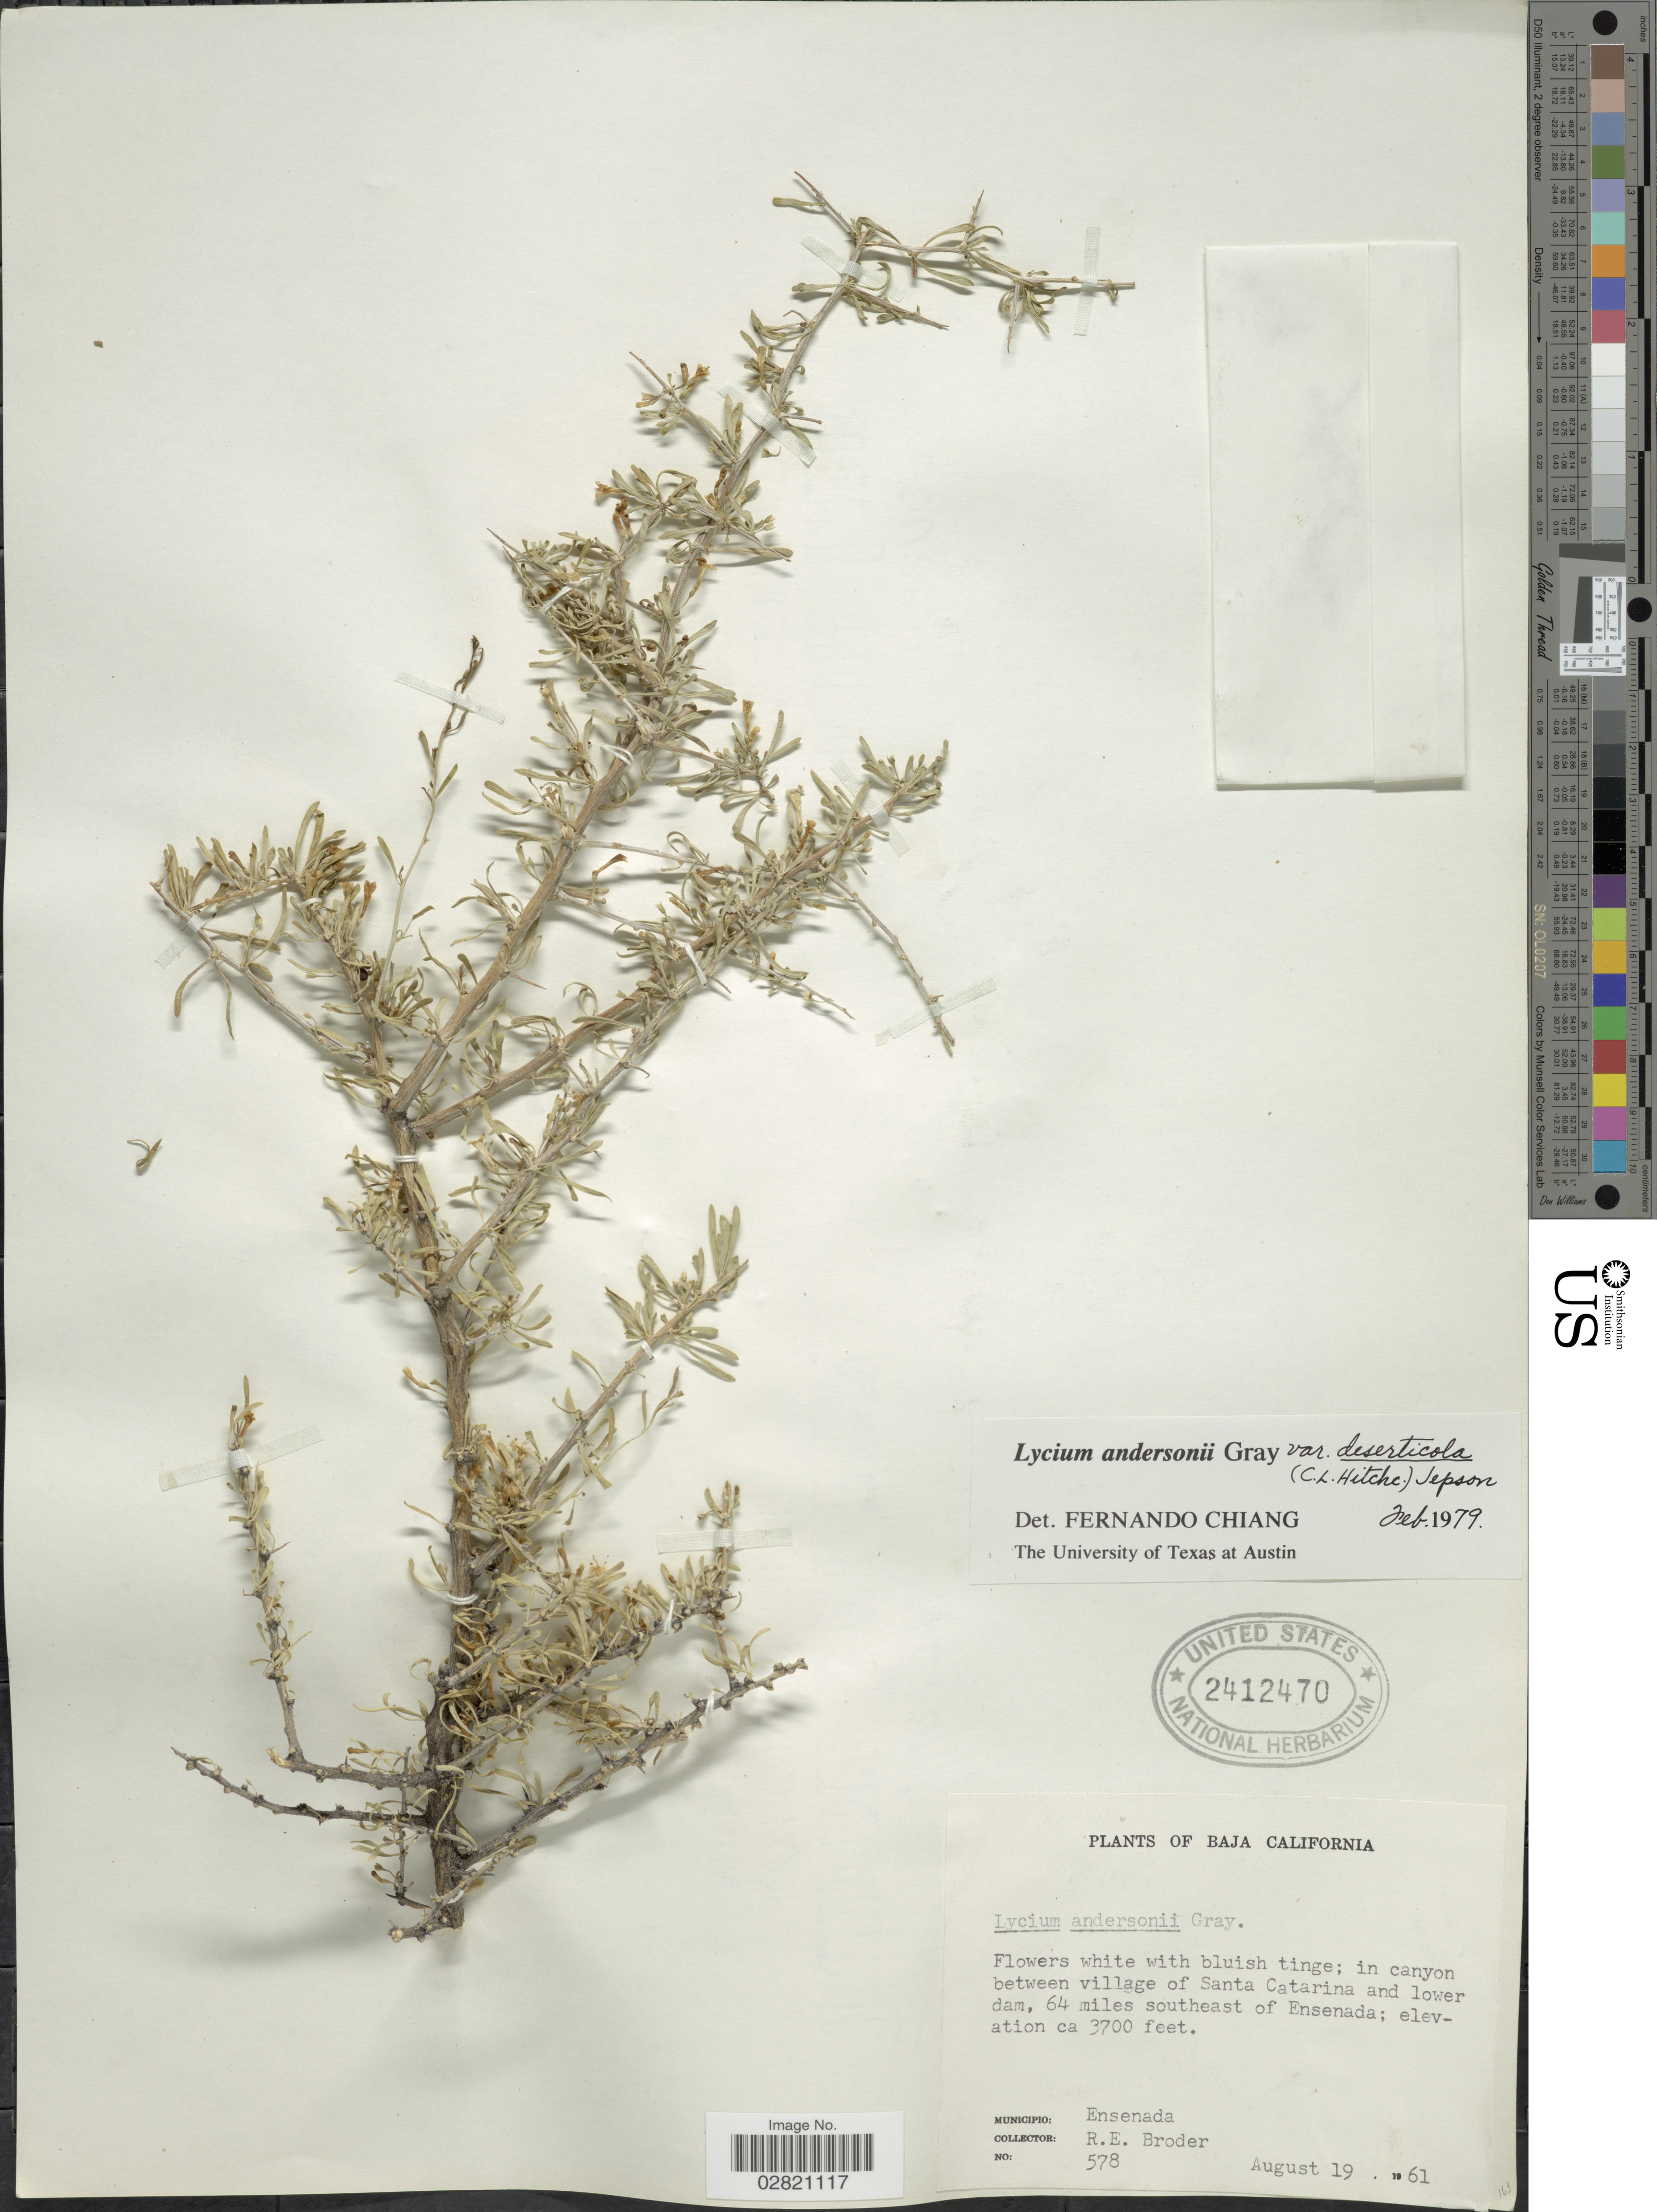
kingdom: Plantae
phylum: Tracheophyta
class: Magnoliopsida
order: Solanales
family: Solanaceae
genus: Lycium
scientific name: Lycium andersonii var. deserticola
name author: (C.L. Hitchc.) Jeps.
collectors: R. Broder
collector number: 578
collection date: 1961-08-19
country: Mexico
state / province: Baja California Norte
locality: In canyon between village of Santa Catarina and lower dam, 64 miles southeast of Ensenada. Municipio: Ensenada.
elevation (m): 1128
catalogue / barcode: US 2412470